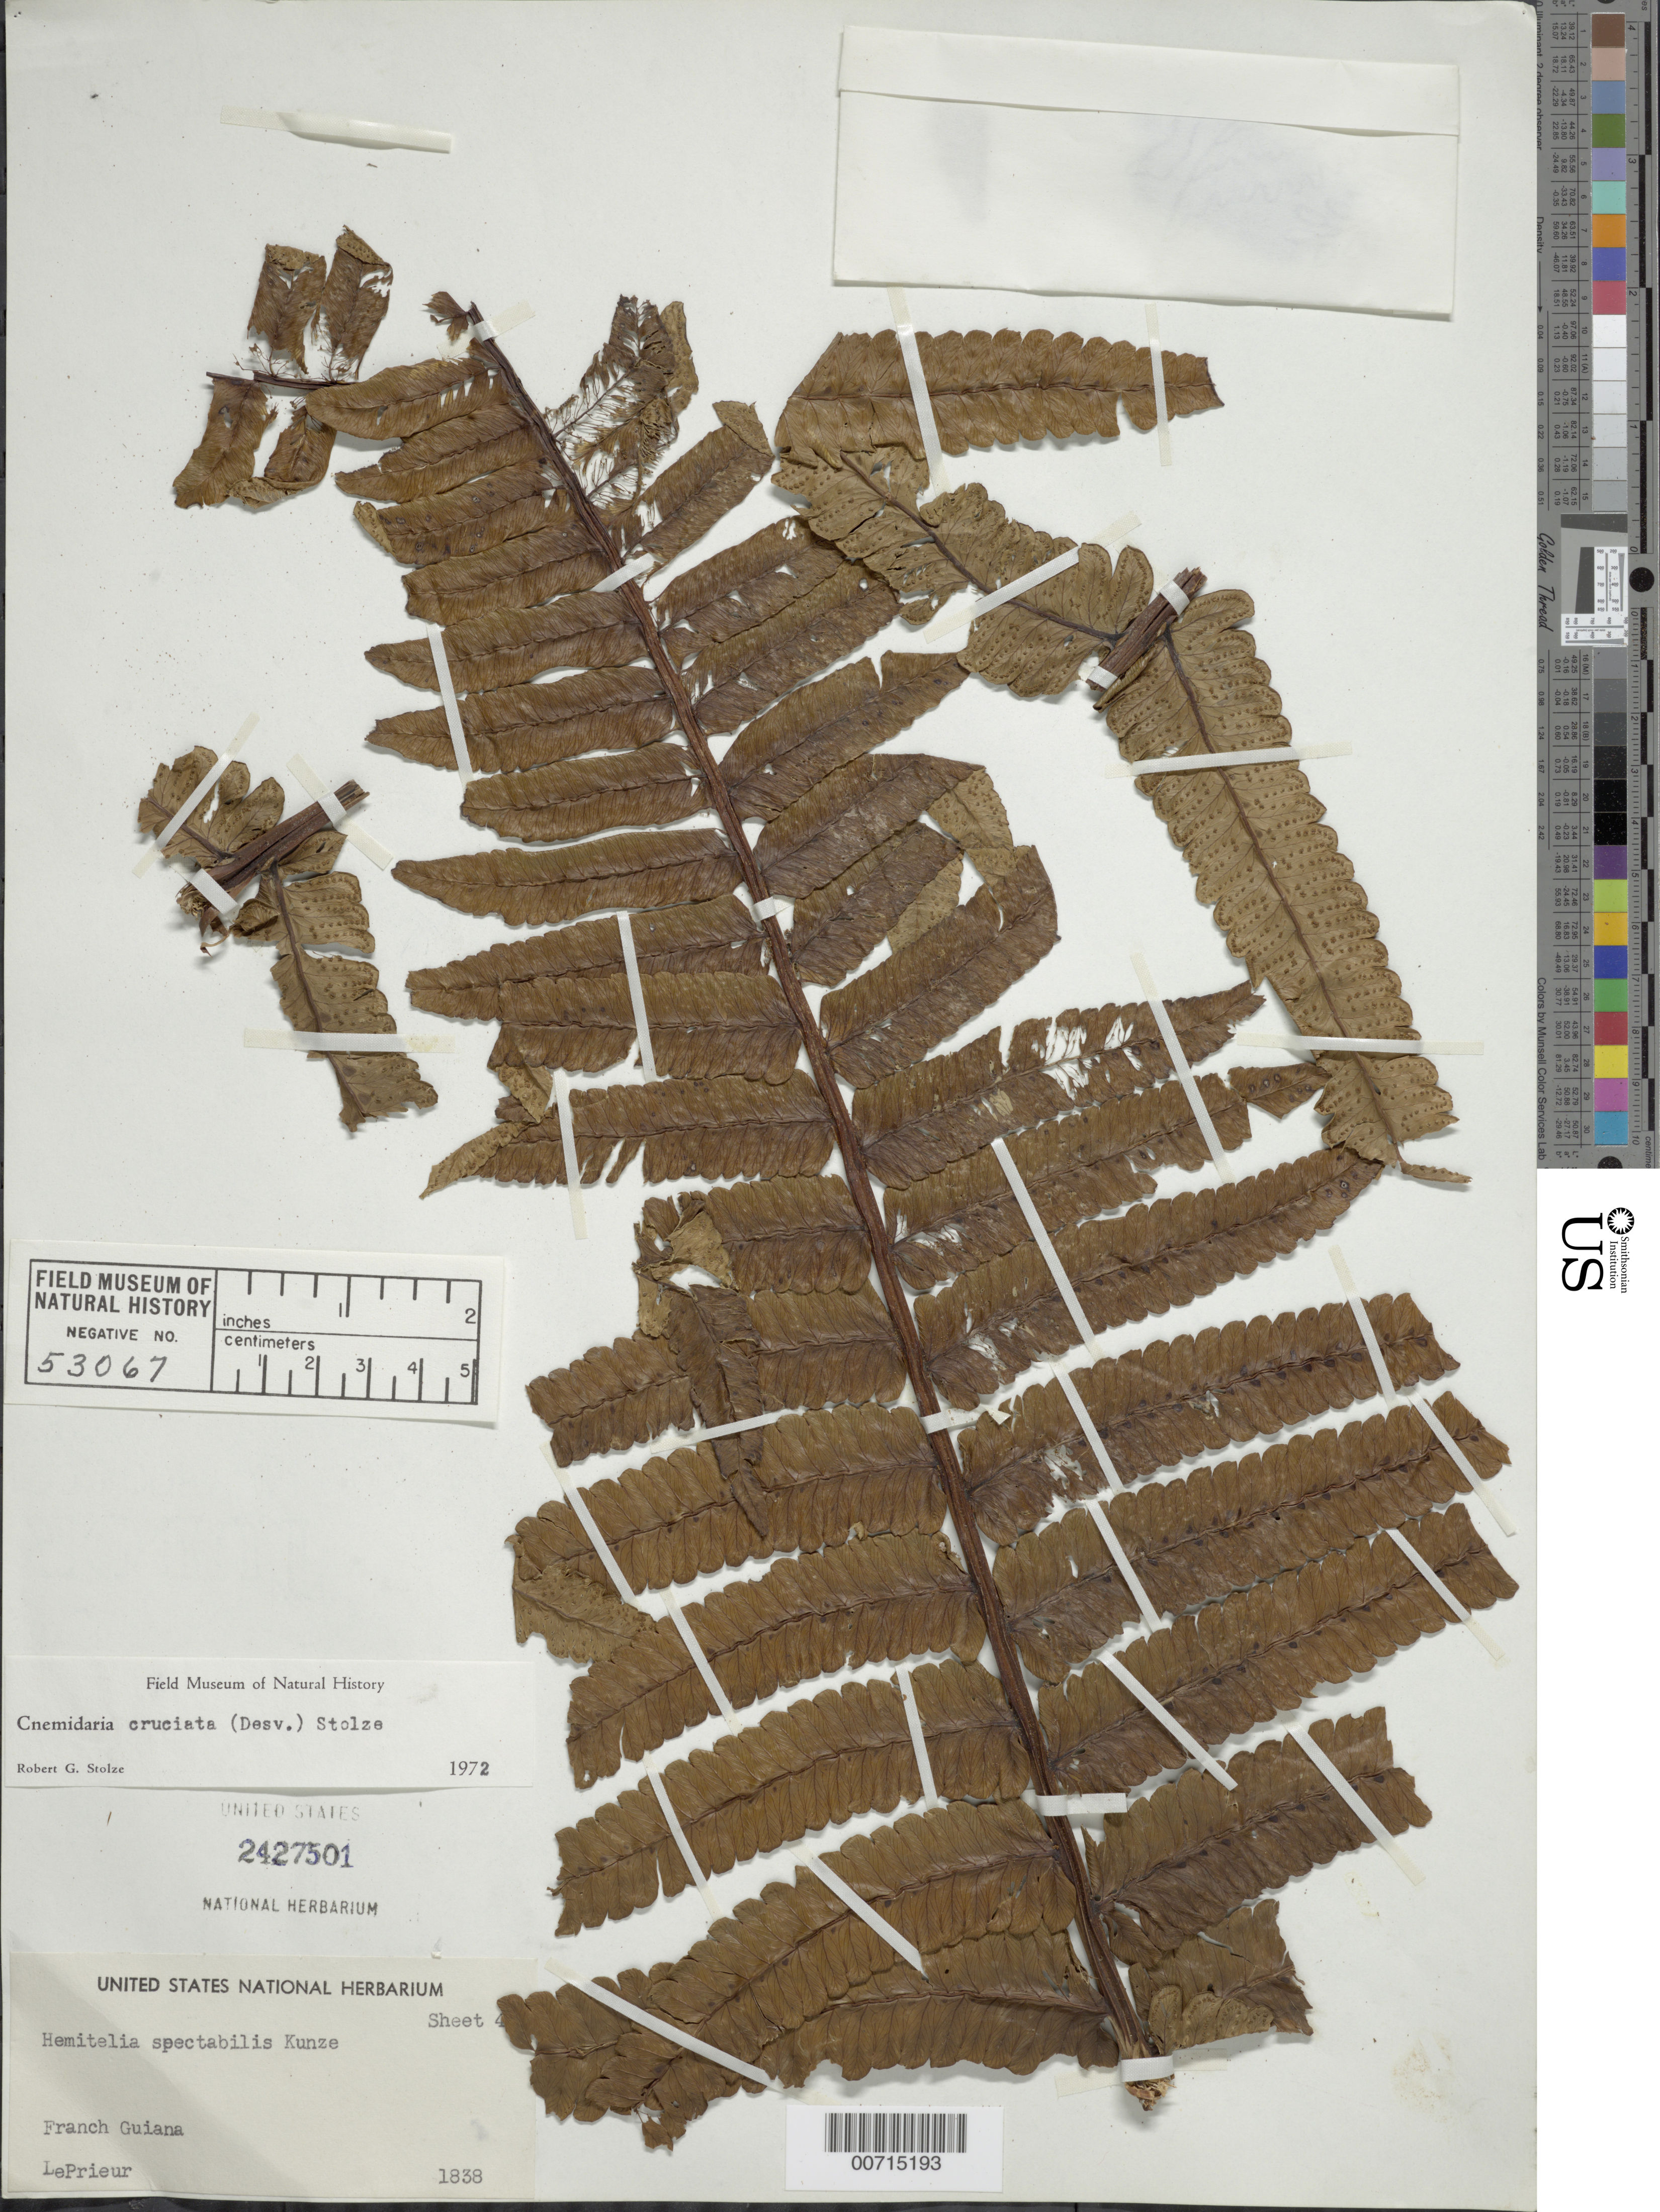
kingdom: Plantae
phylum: Tracheophyta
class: Polypodiopsida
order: Cyatheales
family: Cyatheaceae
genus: Cyathea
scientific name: Cyathea cruciata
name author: (Desv.) Lehnert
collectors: F. M. R. Leprieur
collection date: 1838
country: French Guiana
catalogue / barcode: US 2427501